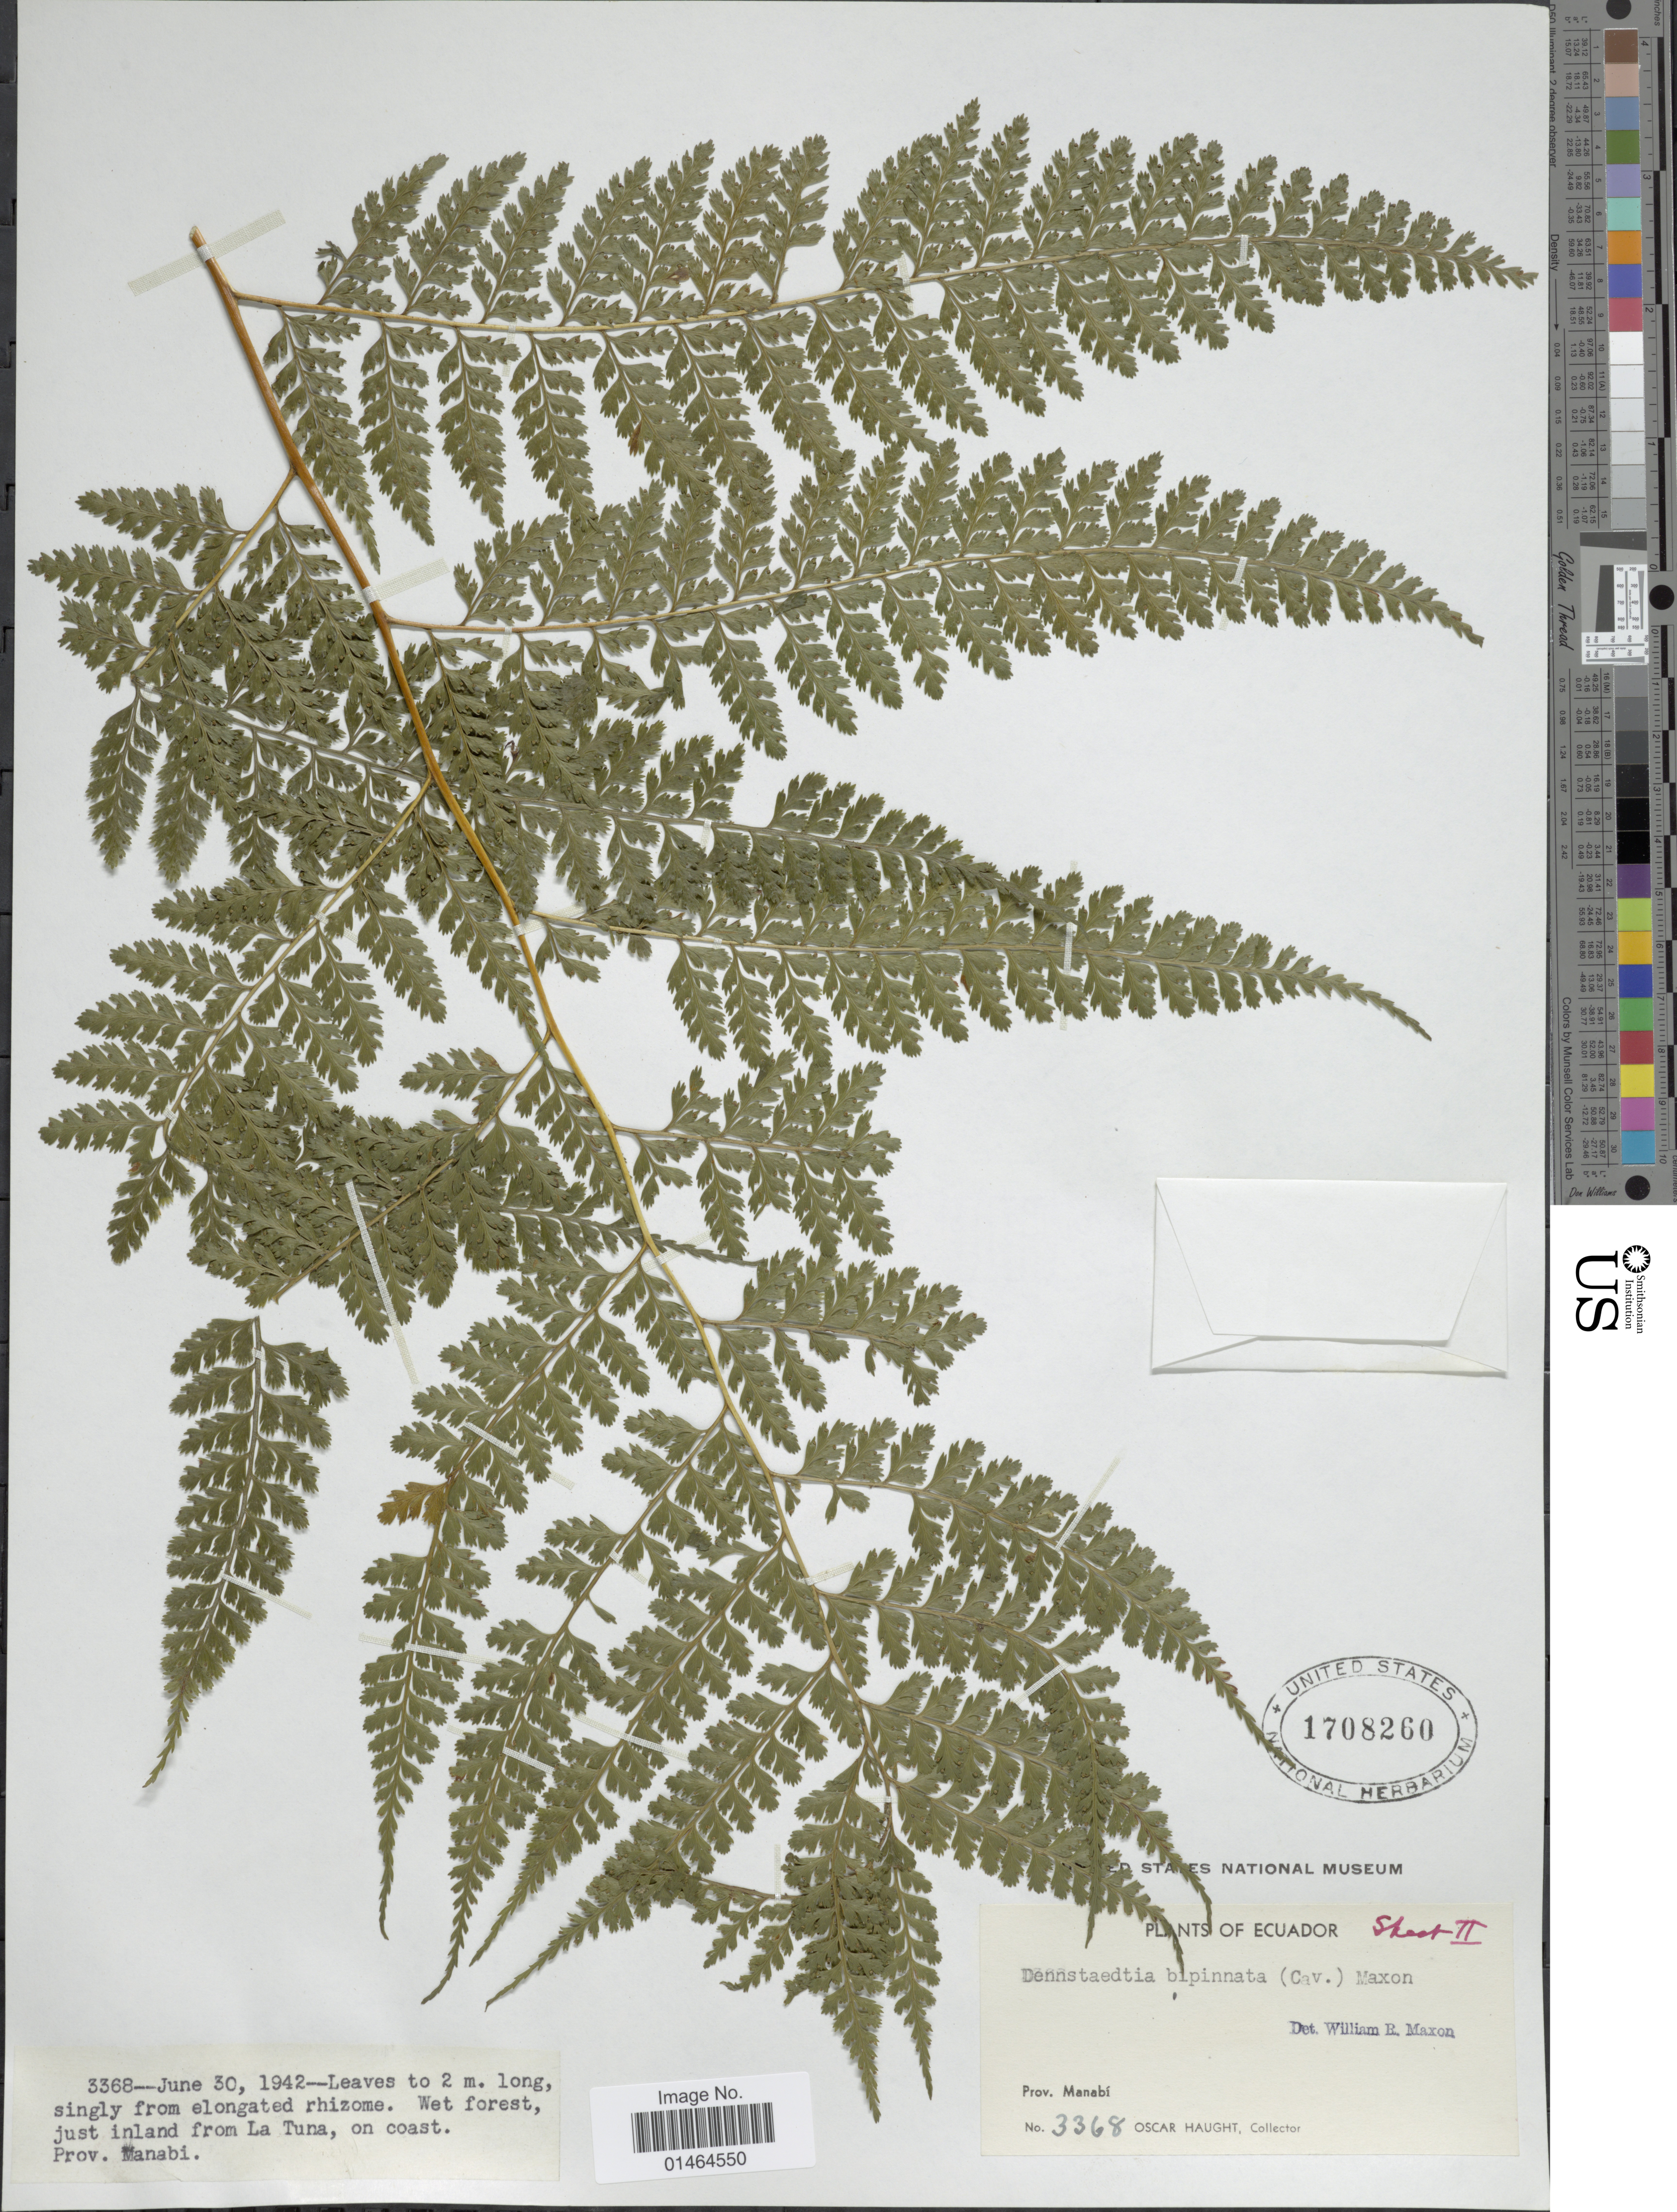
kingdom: Plantae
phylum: Tracheophyta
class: Polypodiopsida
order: Polypodiales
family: Dennstaedtiaceae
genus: Dennstaedtia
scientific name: Dennstaedtia bipinnata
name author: (Cav.) Maxon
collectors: O. L. Haught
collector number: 3368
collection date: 1942-06-30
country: Ecuador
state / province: Manabí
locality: Wet forest, just inland from La Tuna, on coast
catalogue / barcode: US 1708260